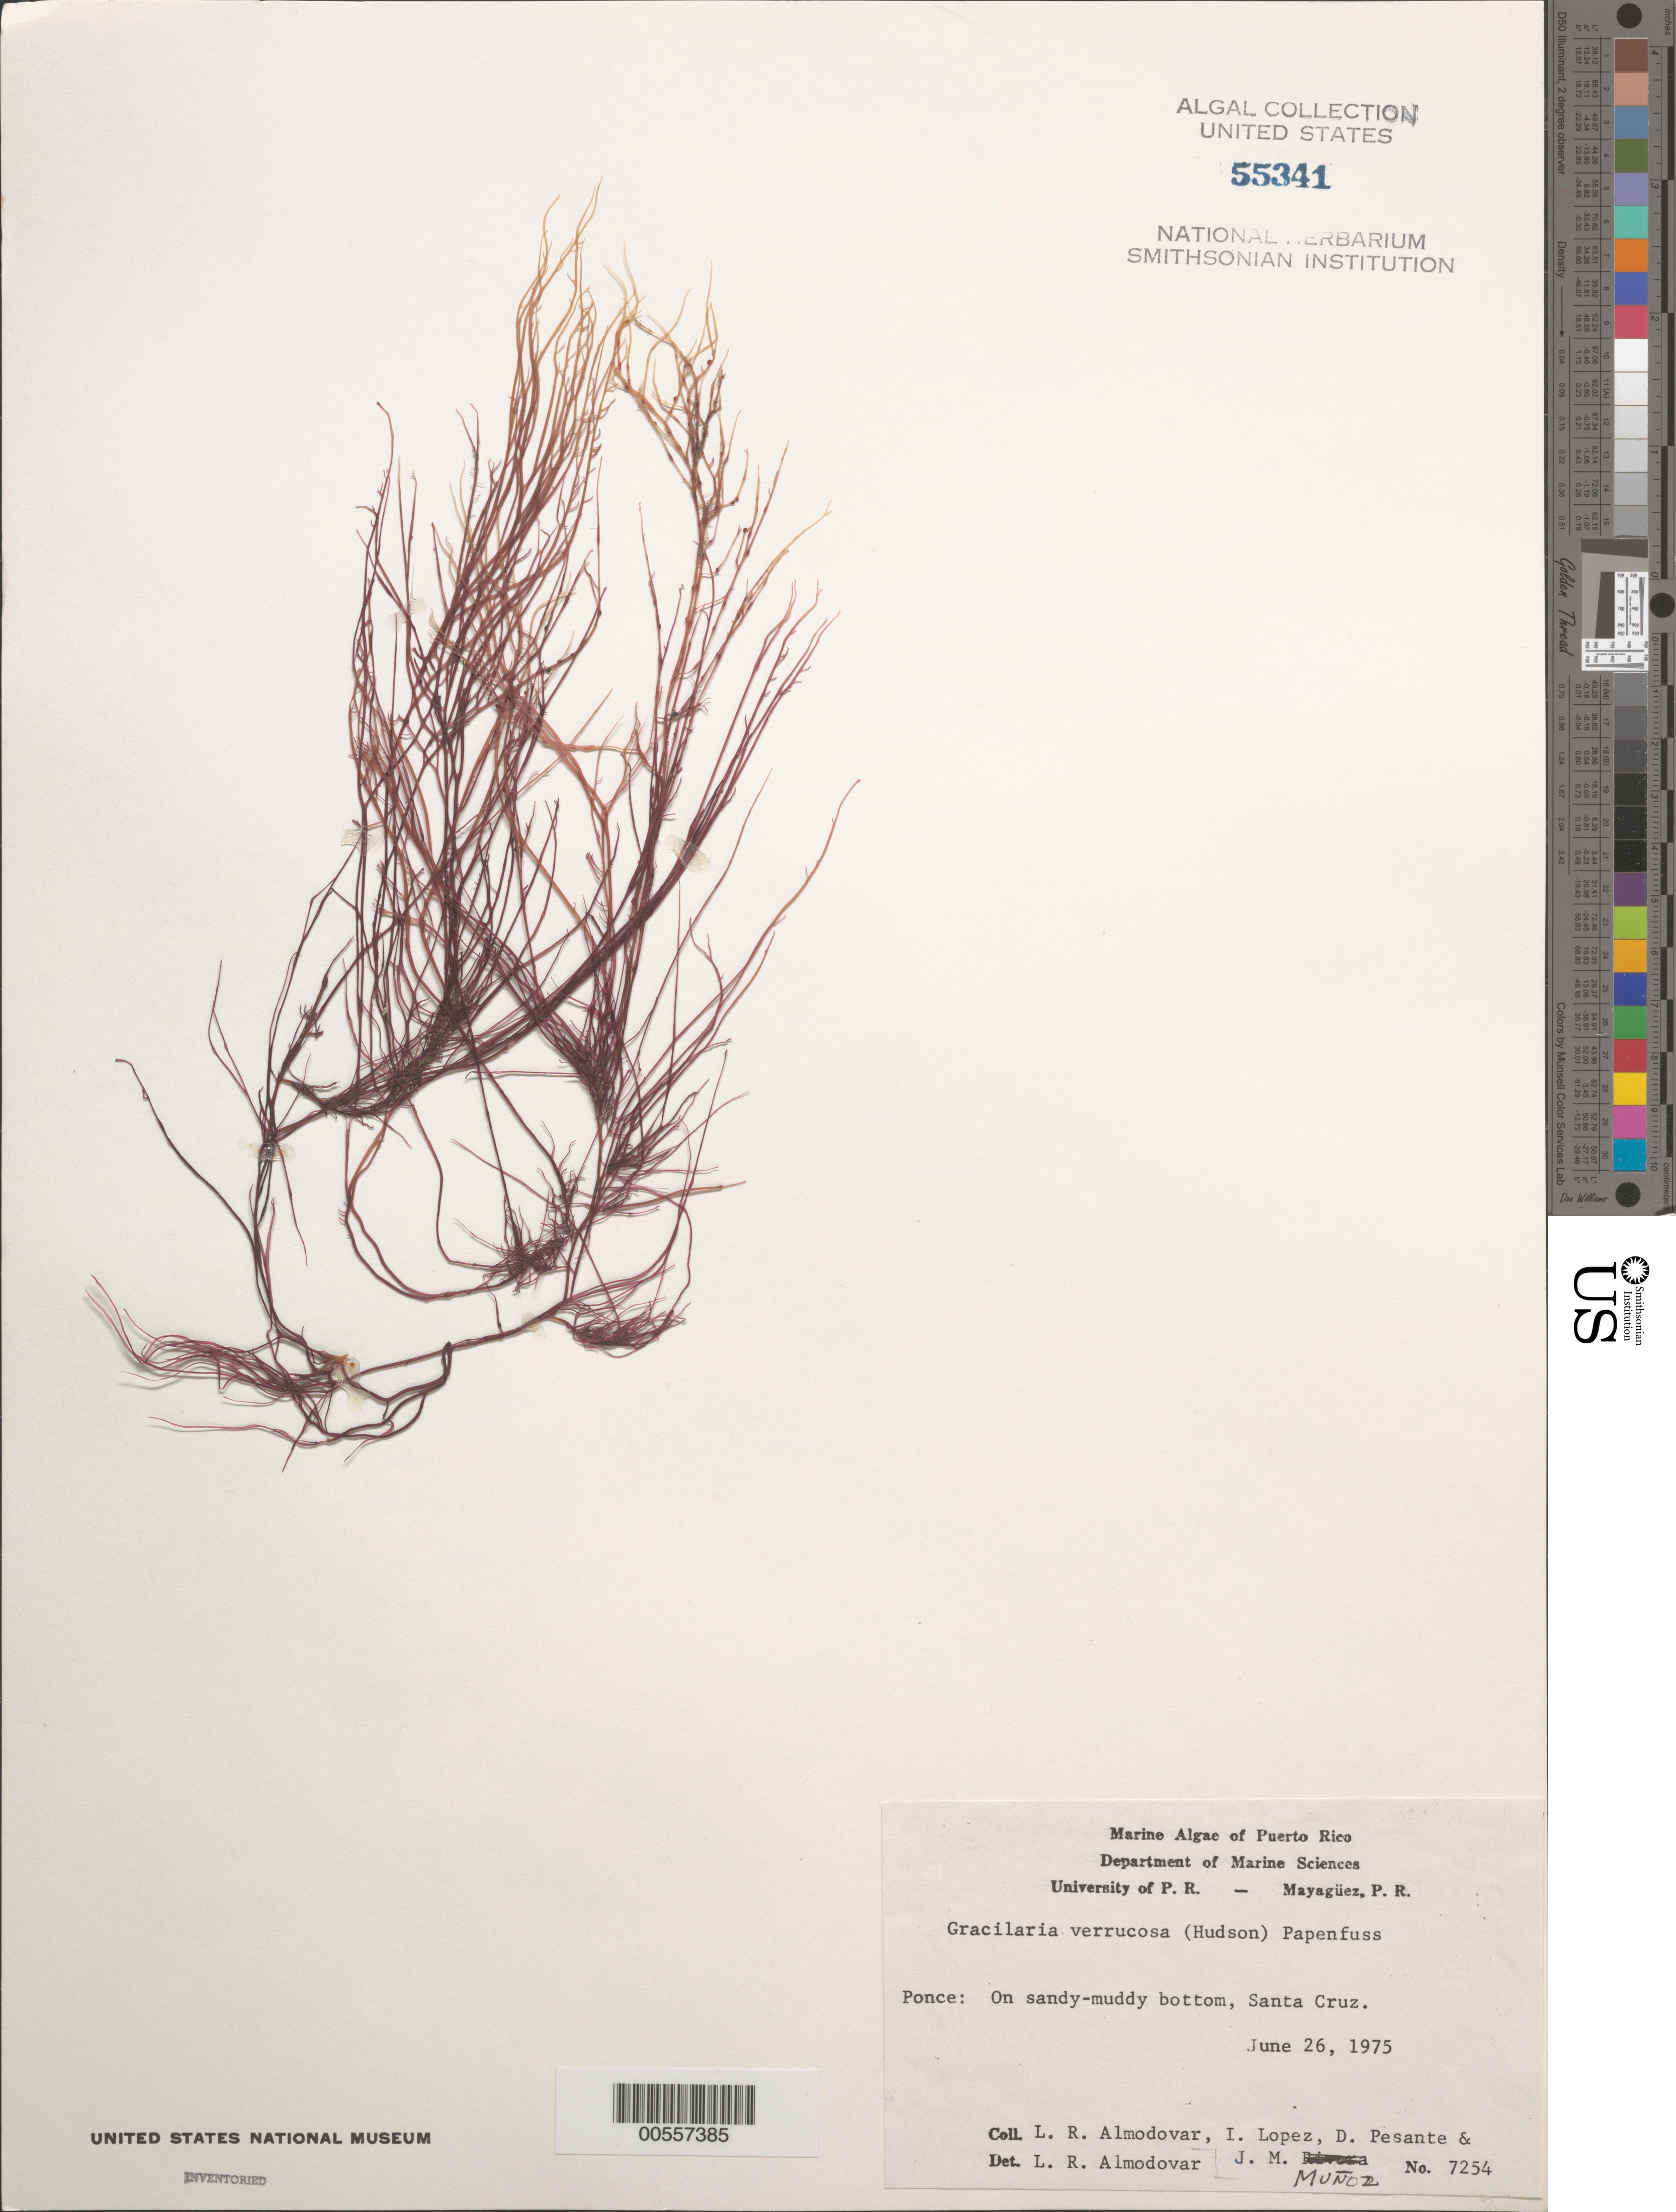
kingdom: Plantae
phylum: Rhodophyta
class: Florideophyceae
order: Gracilariales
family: Gracilariaceae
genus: Gracilariopsis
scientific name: Gracilariopsis longissima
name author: (S.G. Gmel.) Steentoft et al.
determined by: Algae name updating Project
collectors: L. Almodovar, I. Lopéz, D. Pesante & J. Muñoz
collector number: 7254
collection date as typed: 26 Jun 1975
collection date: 1975-06-26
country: Puerto Rico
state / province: Ponce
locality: Santa cruz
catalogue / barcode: US 55341